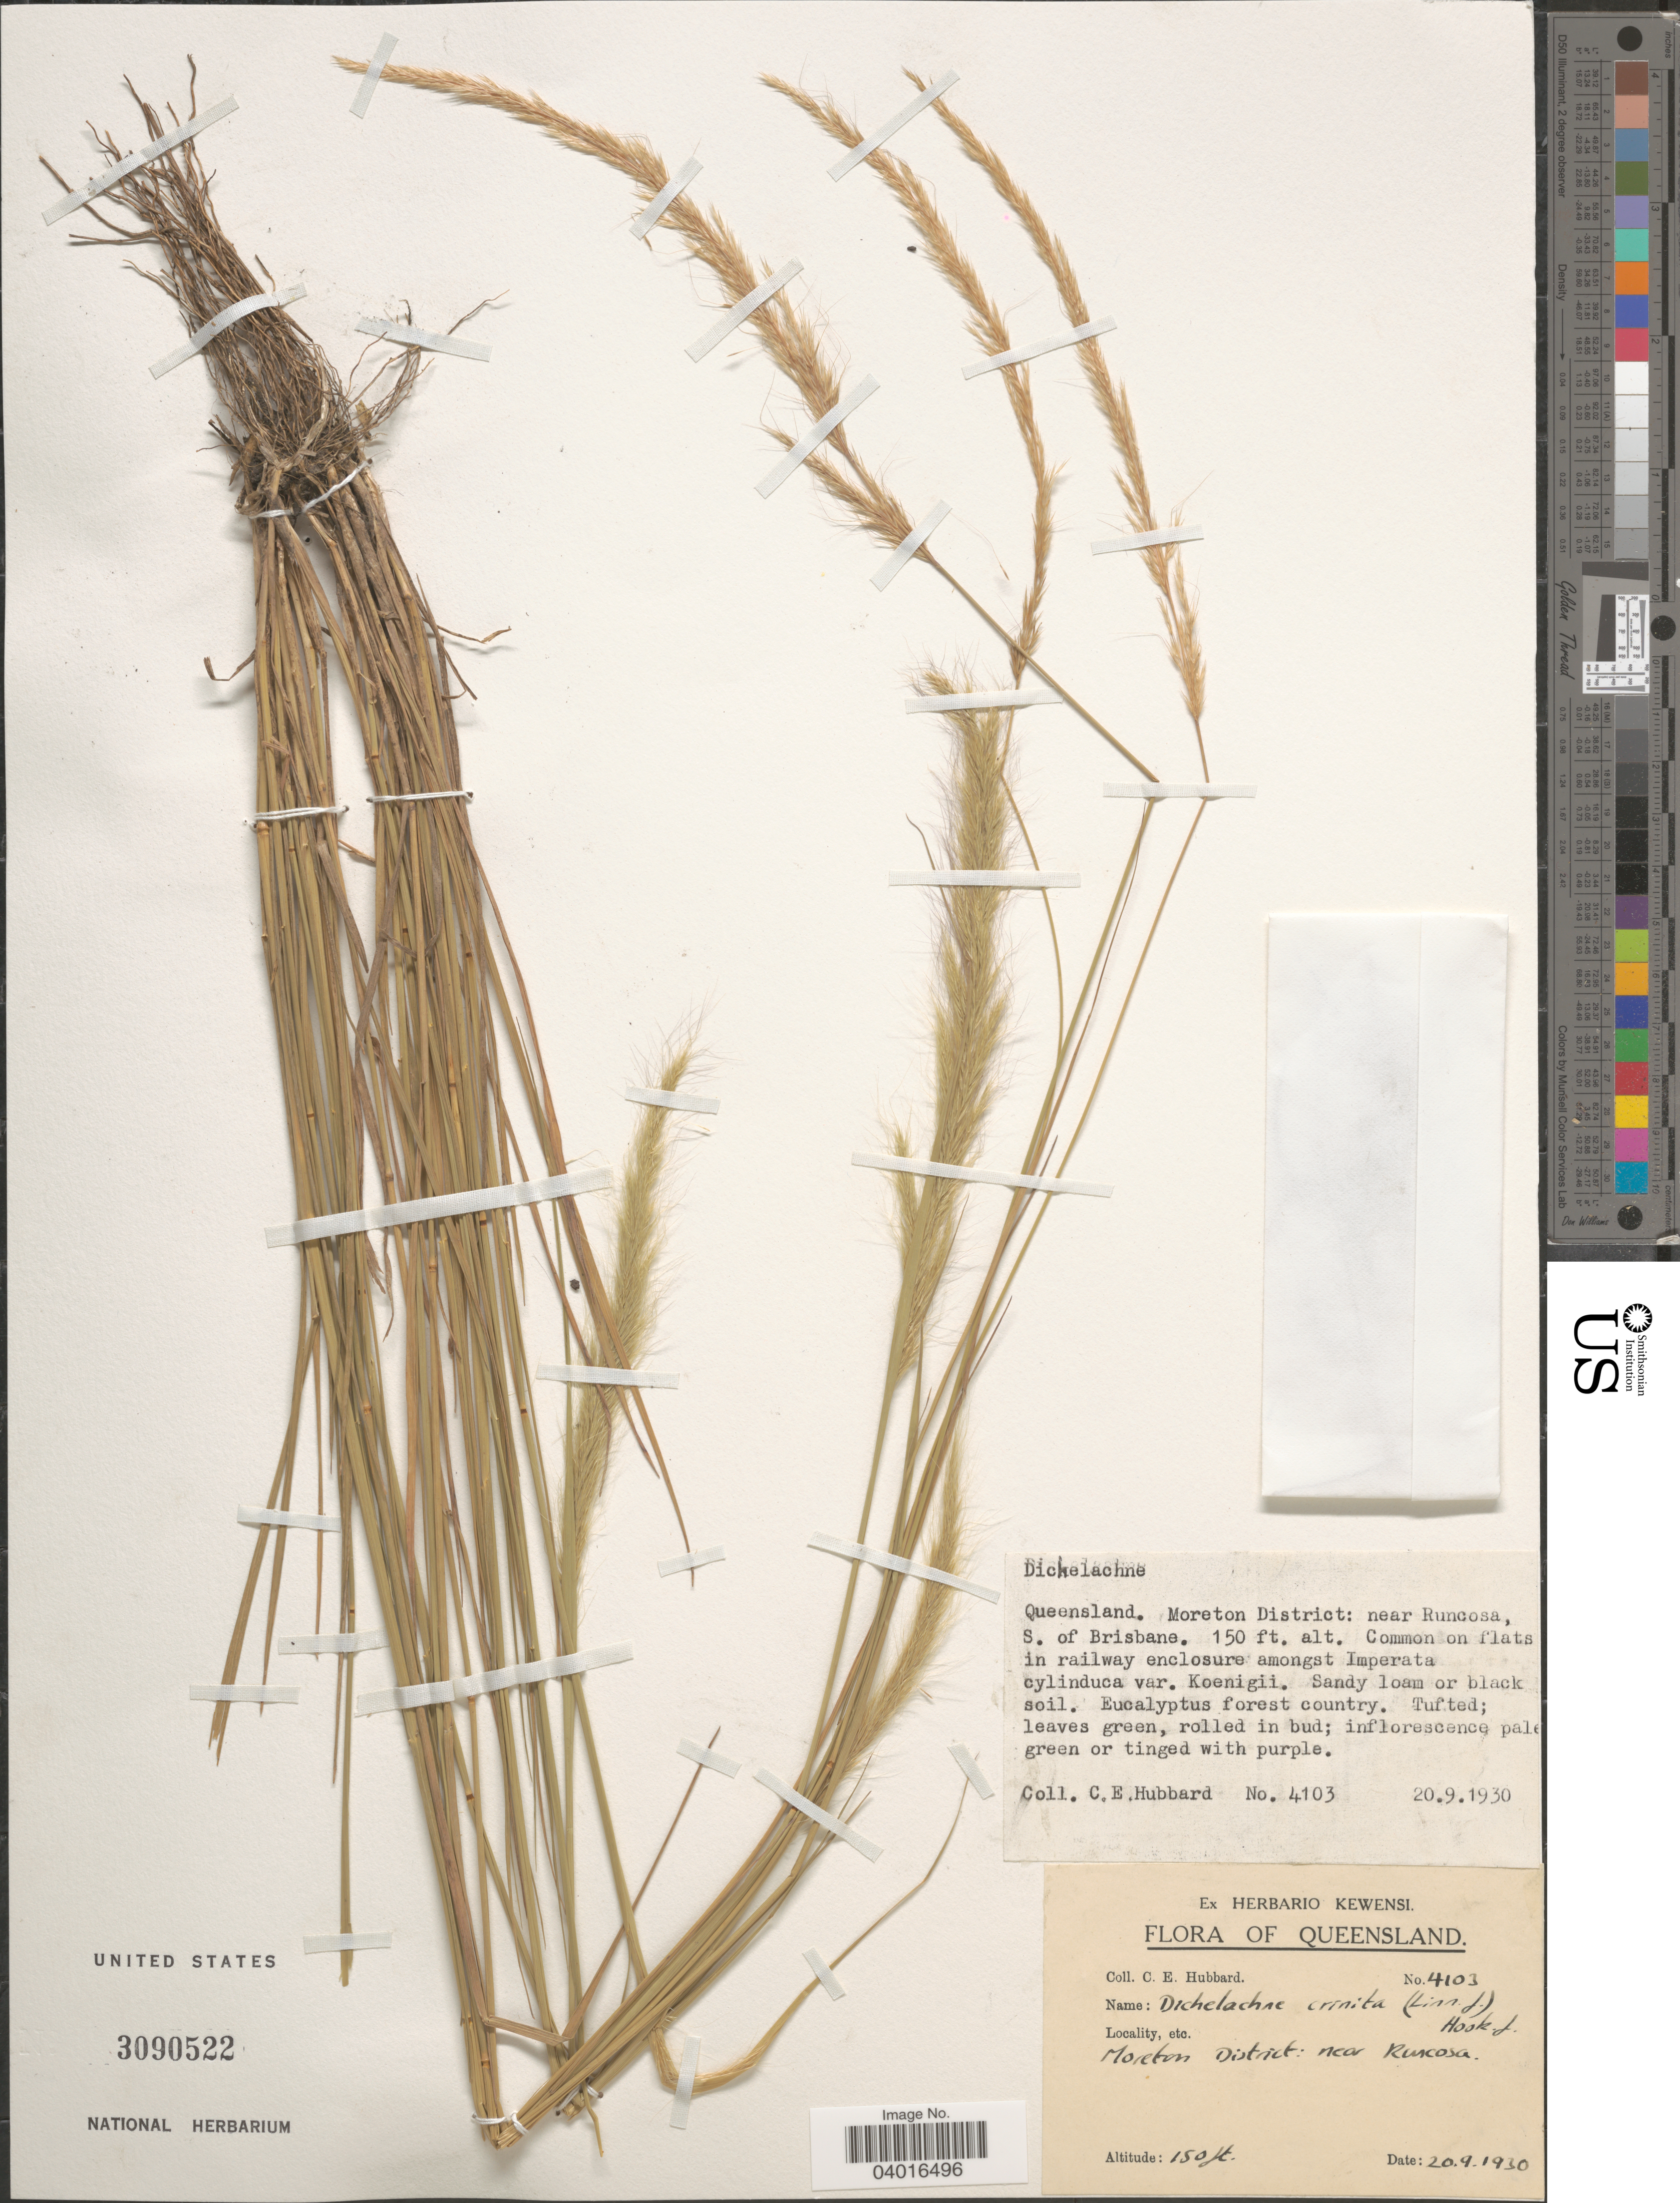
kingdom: Plantae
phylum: Tracheophyta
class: Liliopsida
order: Poales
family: Poaceae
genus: Dichelachne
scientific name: Dichelachne crinita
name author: Hook. f.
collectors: C. E. Hubbard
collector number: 4103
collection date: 1930-09-20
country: Australia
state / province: Queensland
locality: Moreton District: near Runcosa, S. of Brisbane.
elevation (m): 46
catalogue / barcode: US 3090522